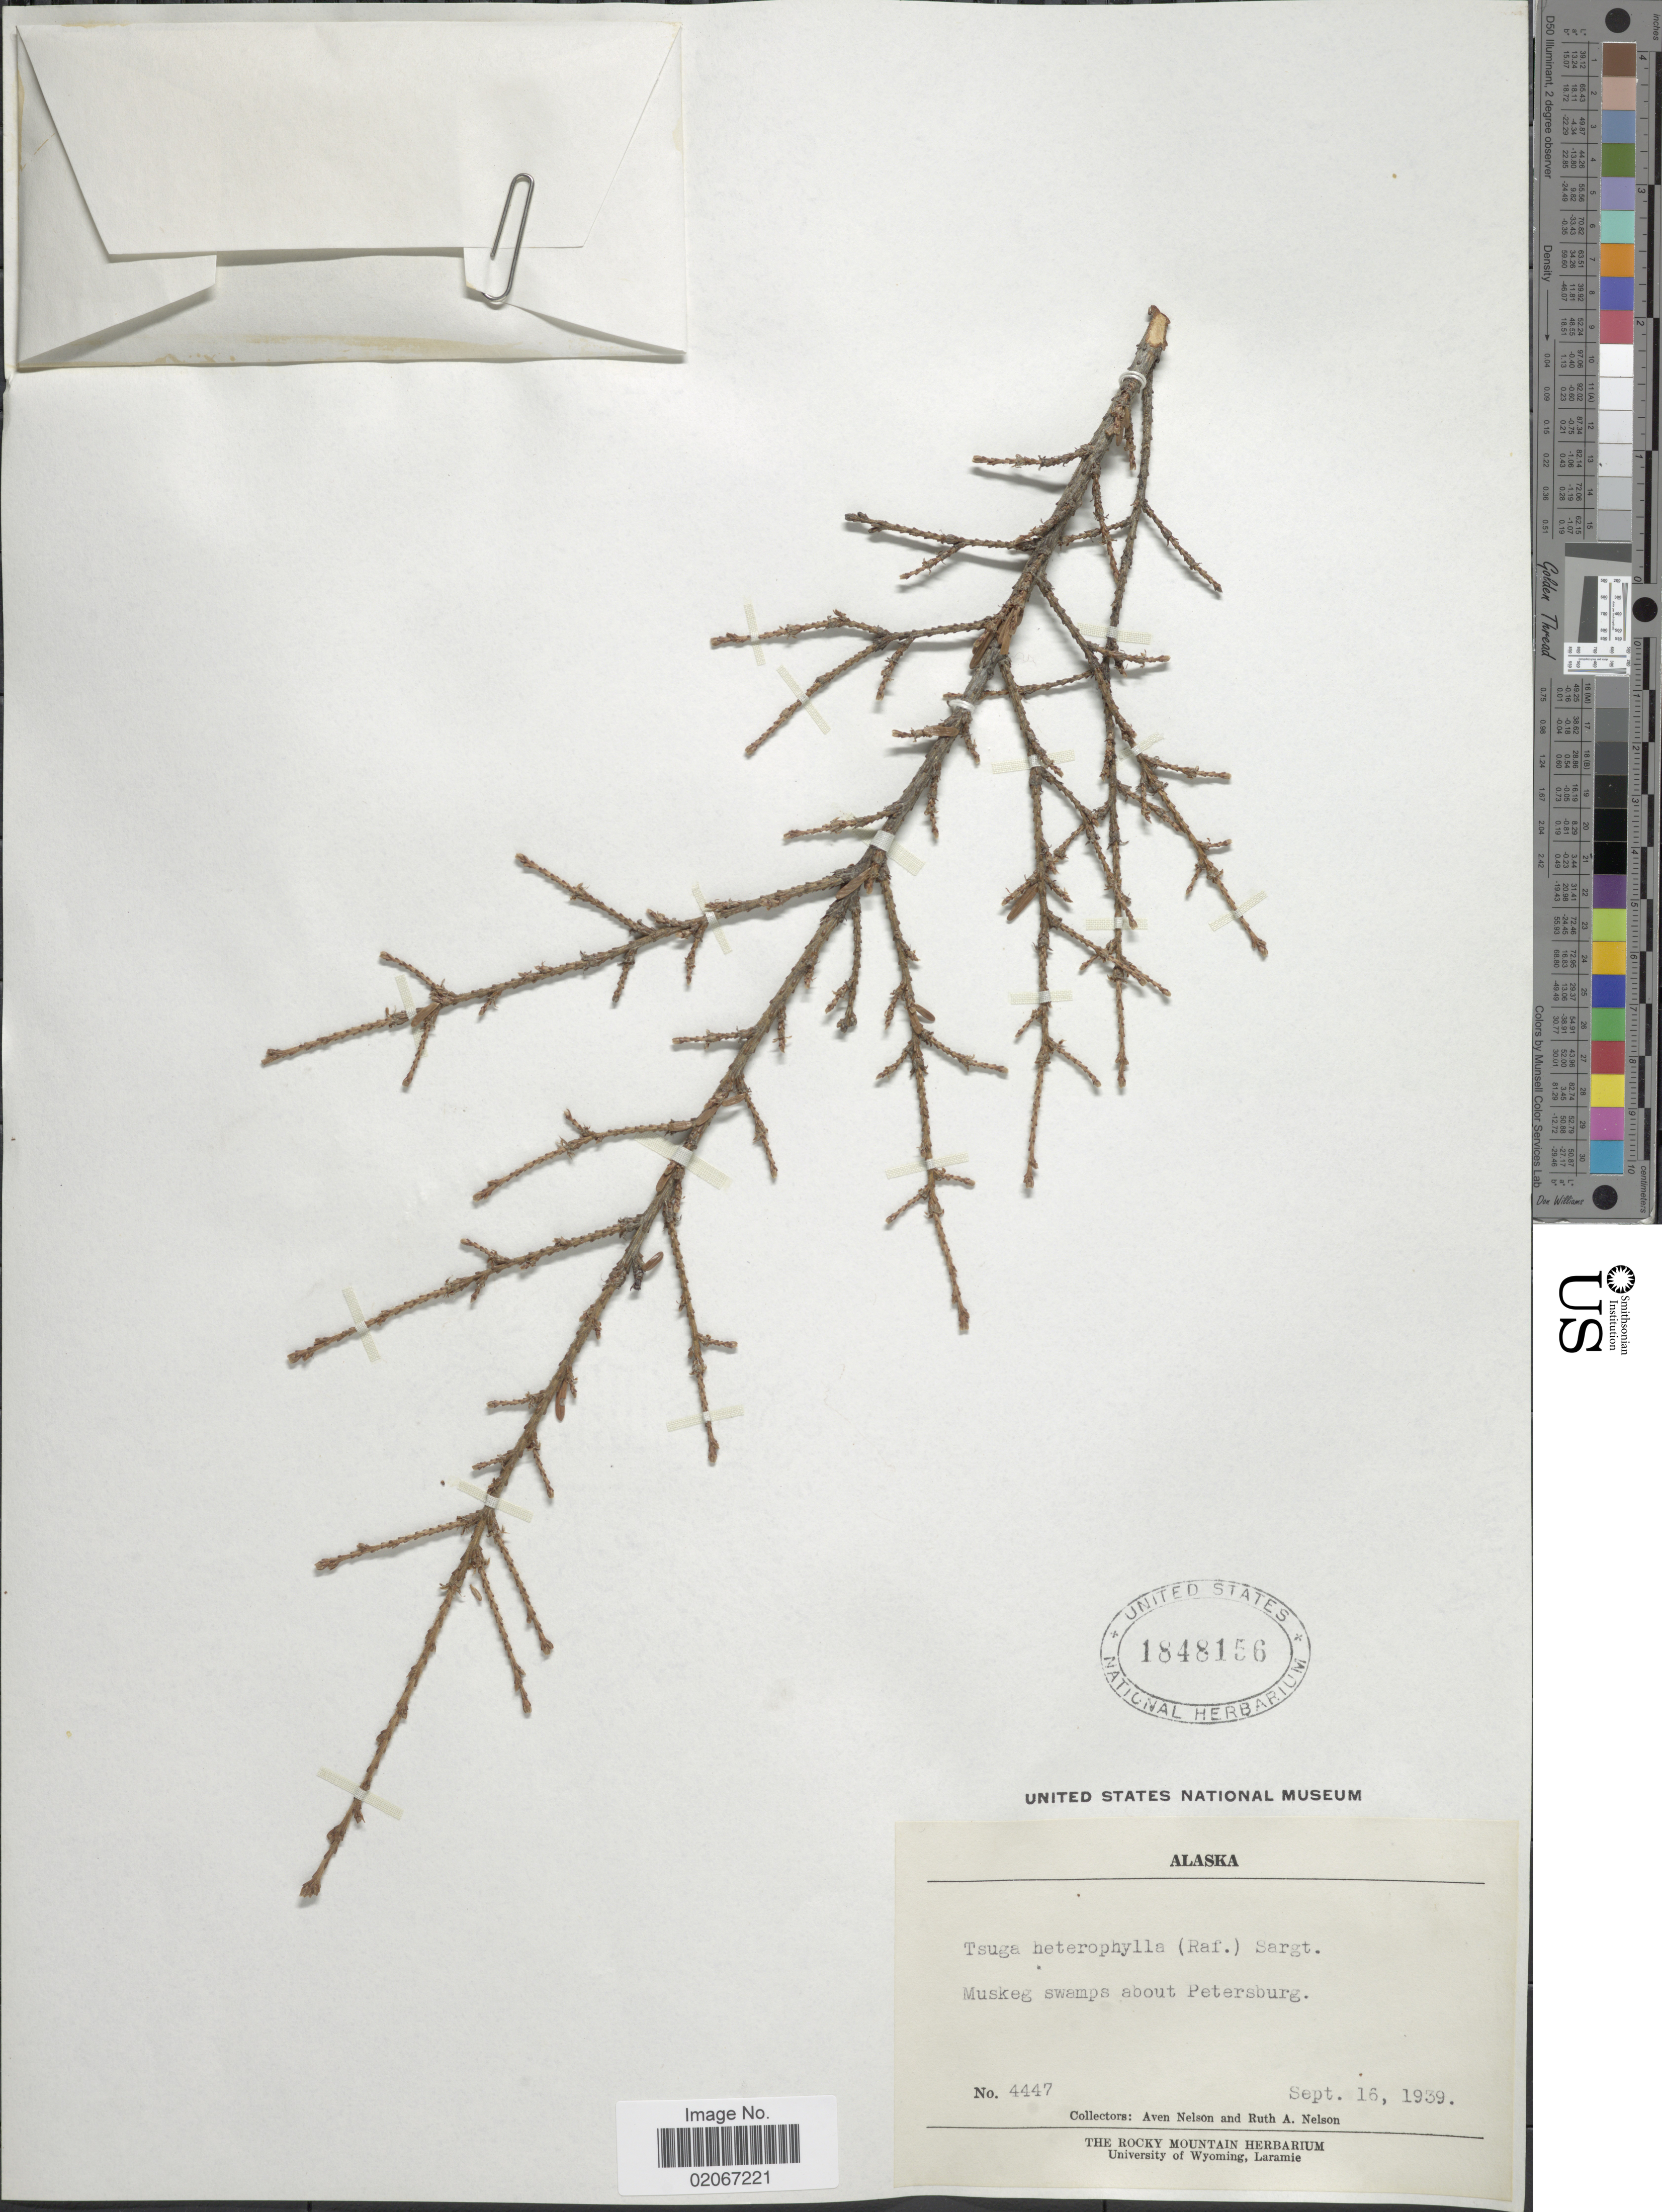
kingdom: Plantae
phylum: Tracheophyta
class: Pinopsida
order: Pinales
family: Pinaceae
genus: Tsuga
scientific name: Tsuga heterophylla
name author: (Raf.) Sarg.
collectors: A. Nelson & R. A. Nelson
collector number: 4447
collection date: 1939-09-16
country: United States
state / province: Alaska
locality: Muskeg swamps about Petersburg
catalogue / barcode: US 1848156